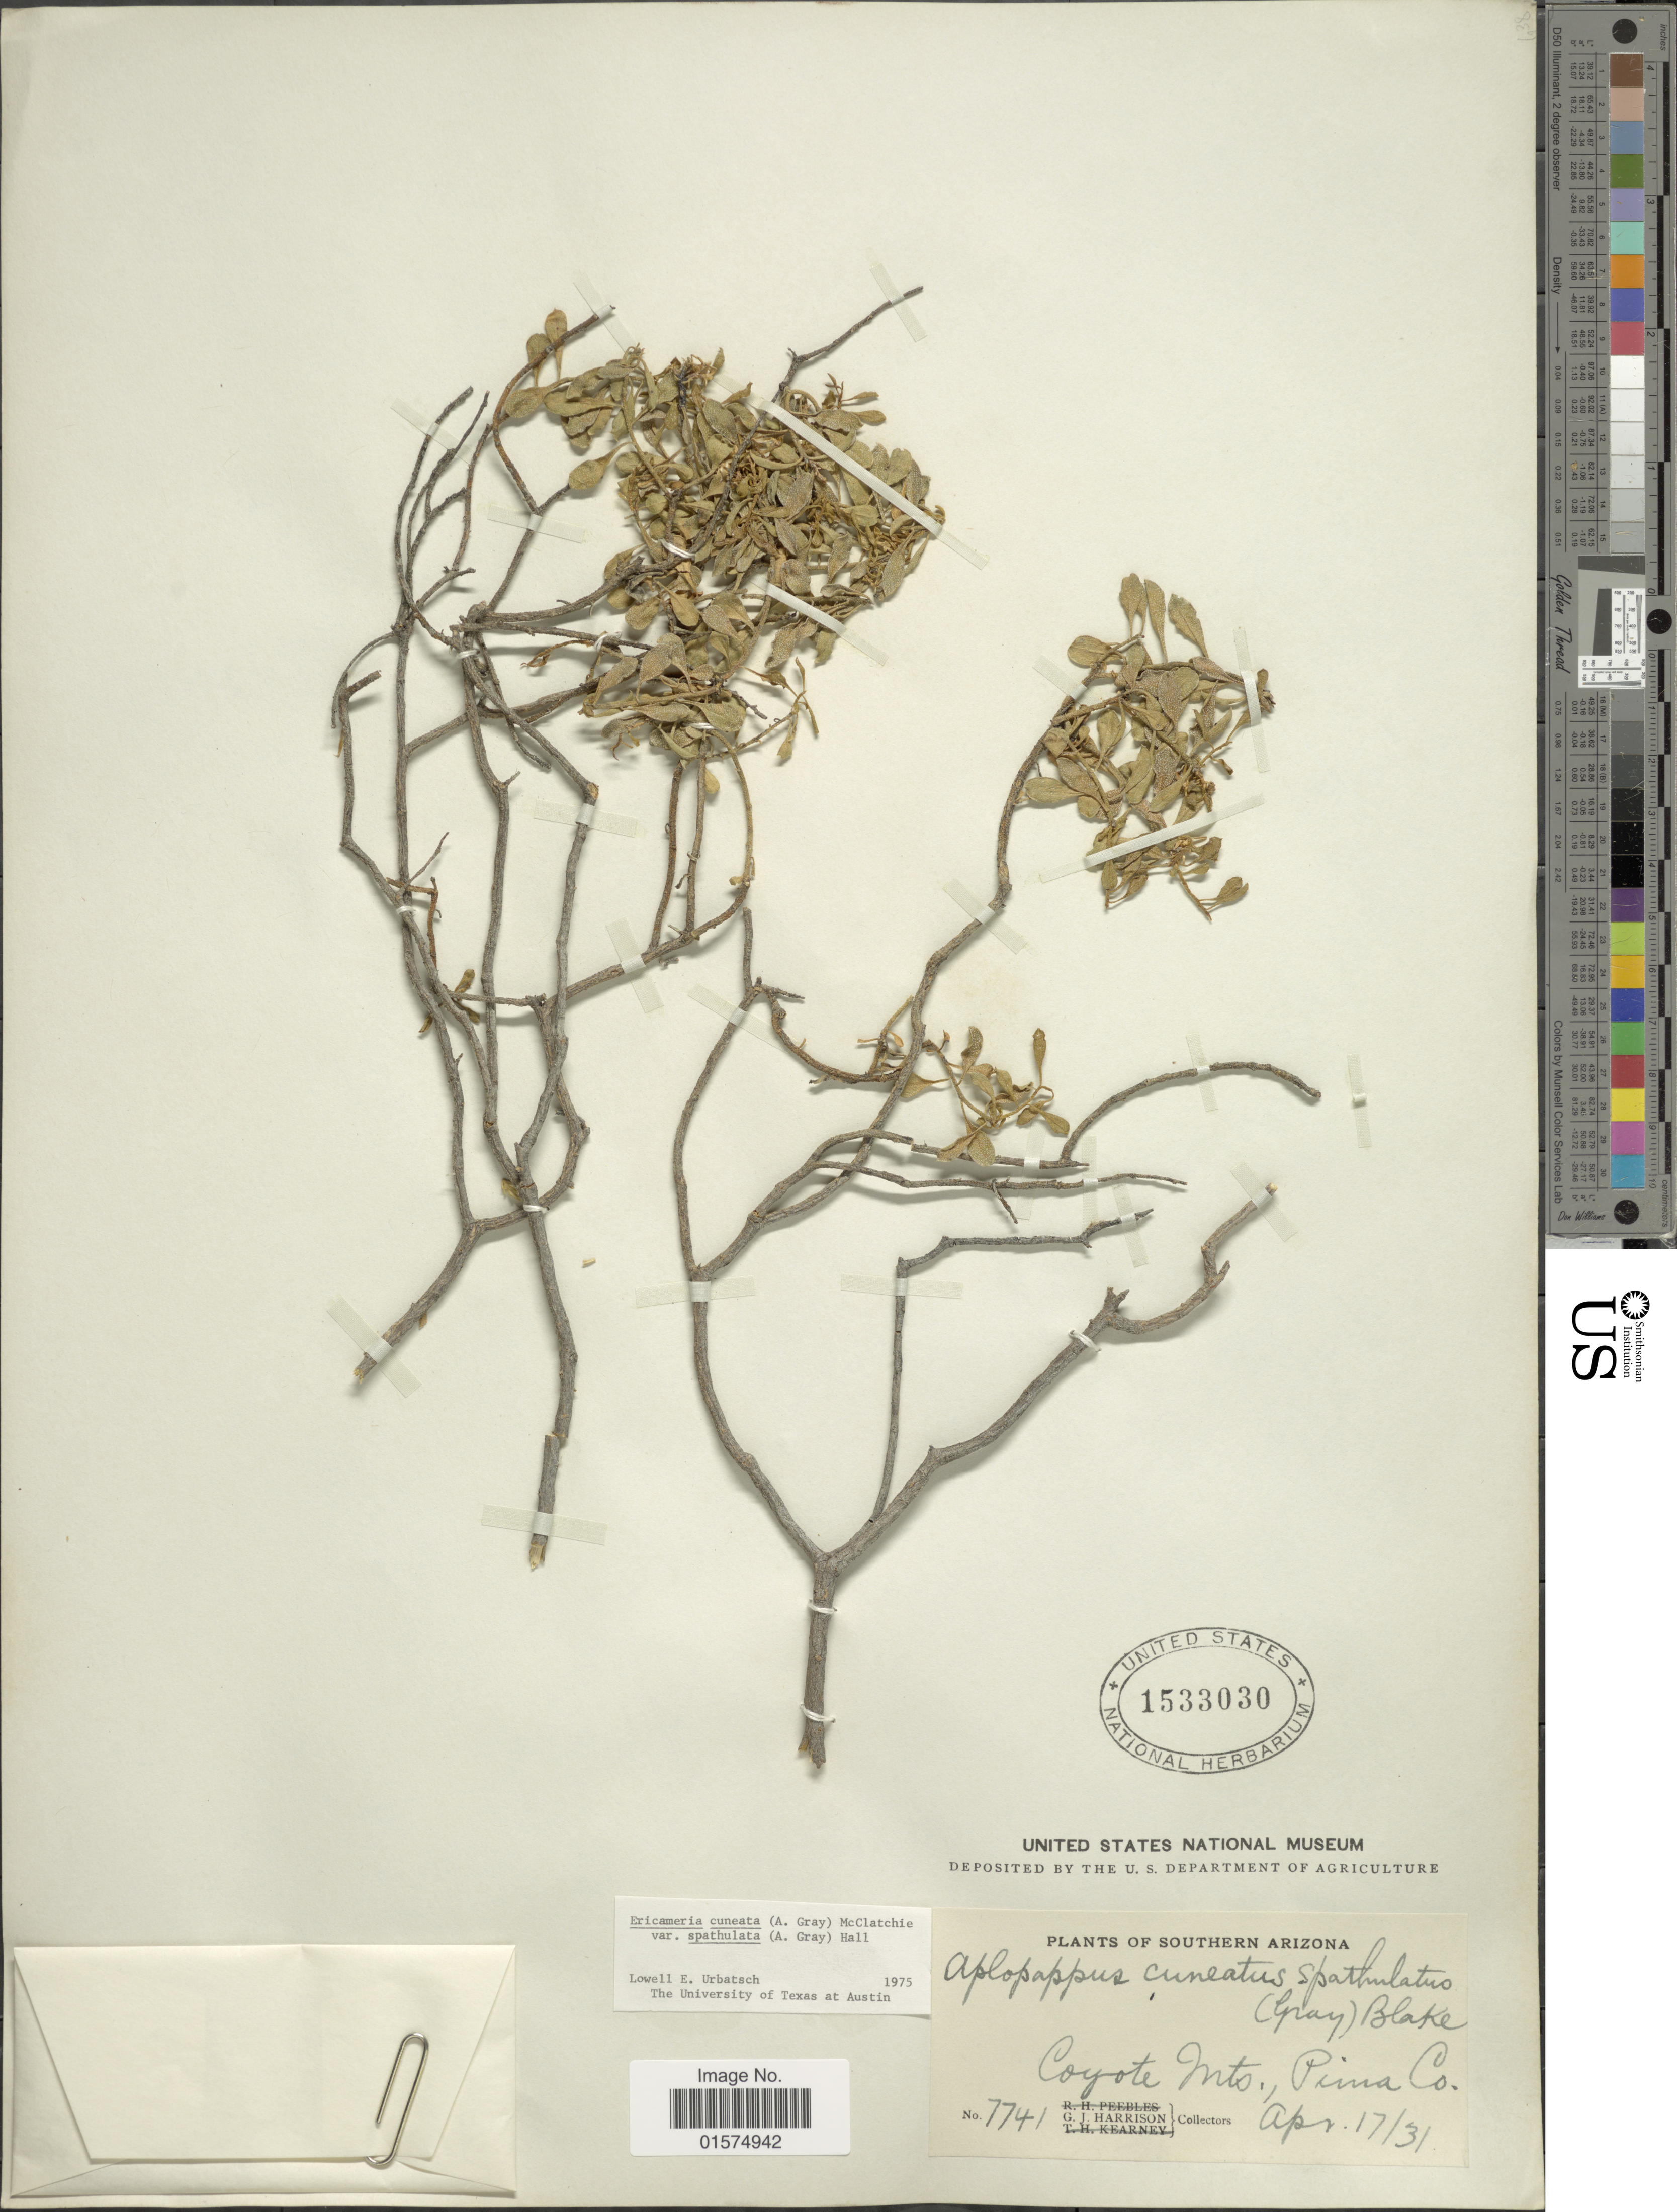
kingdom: Plantae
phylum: Tracheophyta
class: Magnoliopsida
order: Asterales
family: Asteraceae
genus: Ericameria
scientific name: Ericameria cuneata var. spathulata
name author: (A. Gray) H.M. Hall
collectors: G. J. Harrison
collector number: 7741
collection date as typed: Transcribed d/m/y: 17/4/31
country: United States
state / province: Arizona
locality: Coyote Mts., Pina Co.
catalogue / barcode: US 1533030